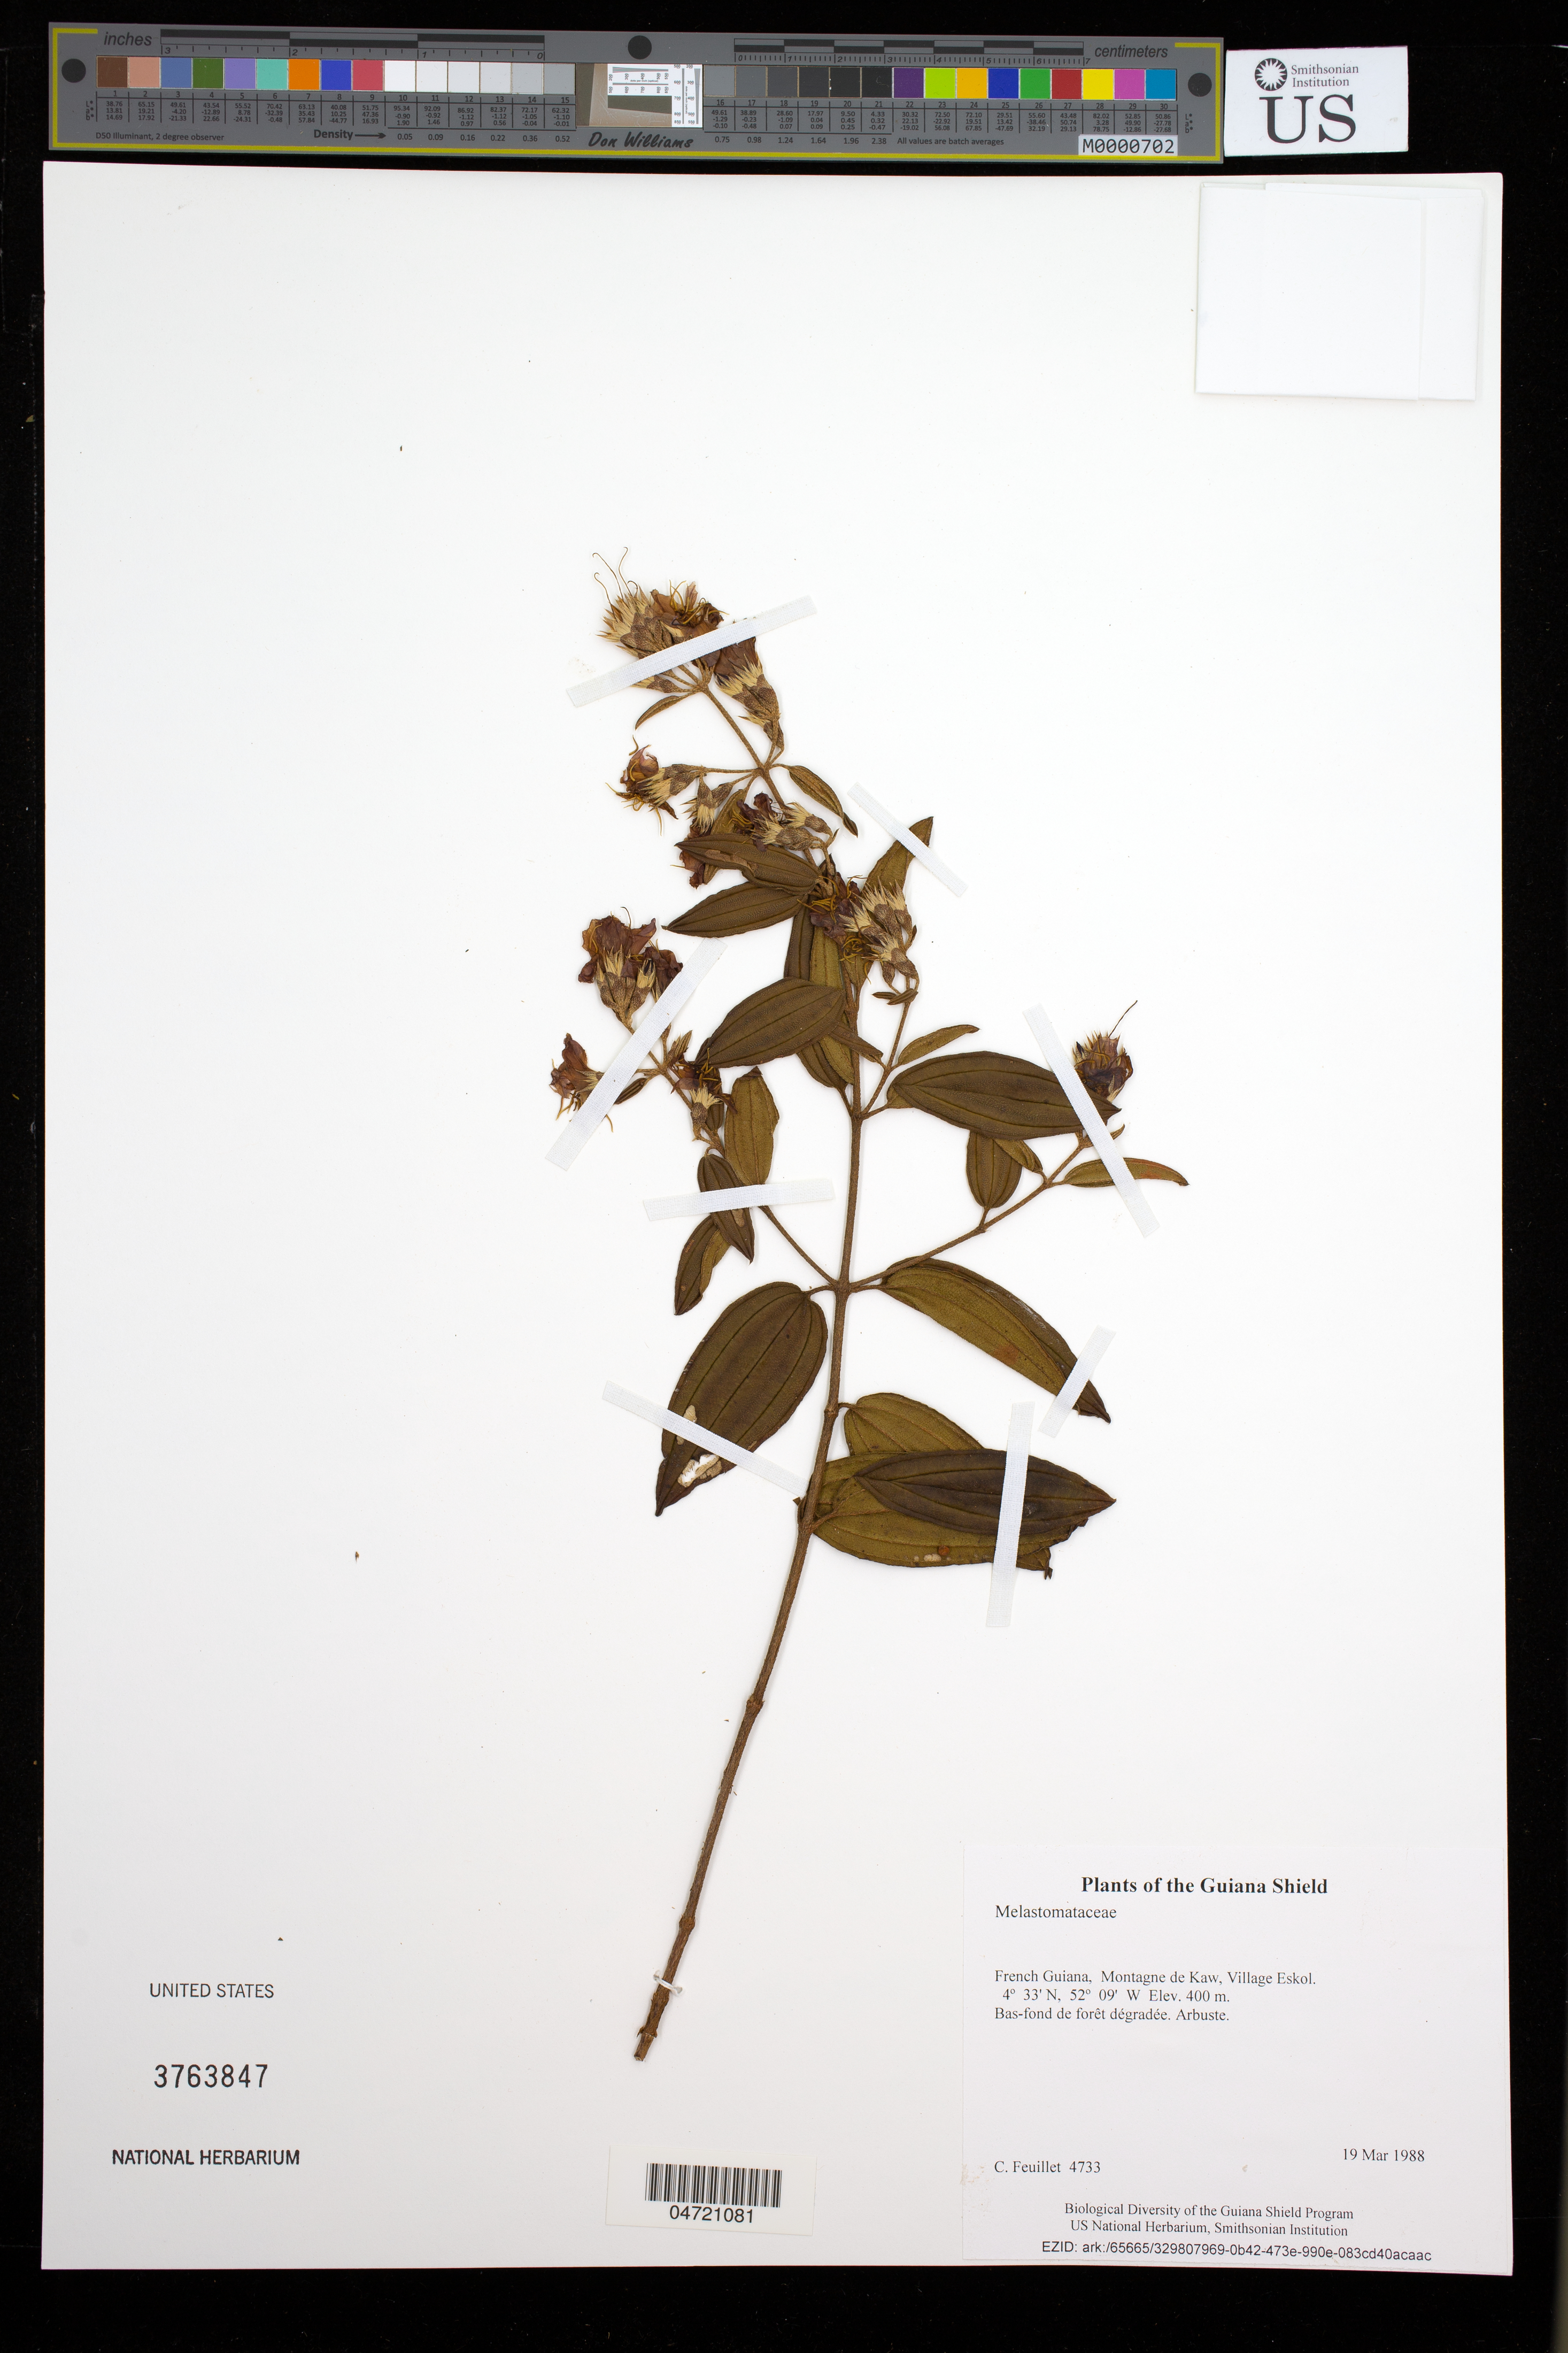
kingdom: Plantae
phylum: Tracheophyta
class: Magnoliopsida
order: Myrtales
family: Melastomataceae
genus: Tibouchina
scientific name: Tibouchina aspera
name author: Aubl.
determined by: Michelangeli, F. A.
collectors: C. Feuillet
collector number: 4733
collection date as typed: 19 Mar 1988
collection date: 1988-03-19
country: French Guiana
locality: Montagne de Kaw, Village Eskol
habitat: Bas-fond de forêt dégradée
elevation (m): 400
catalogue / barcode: US 3763847